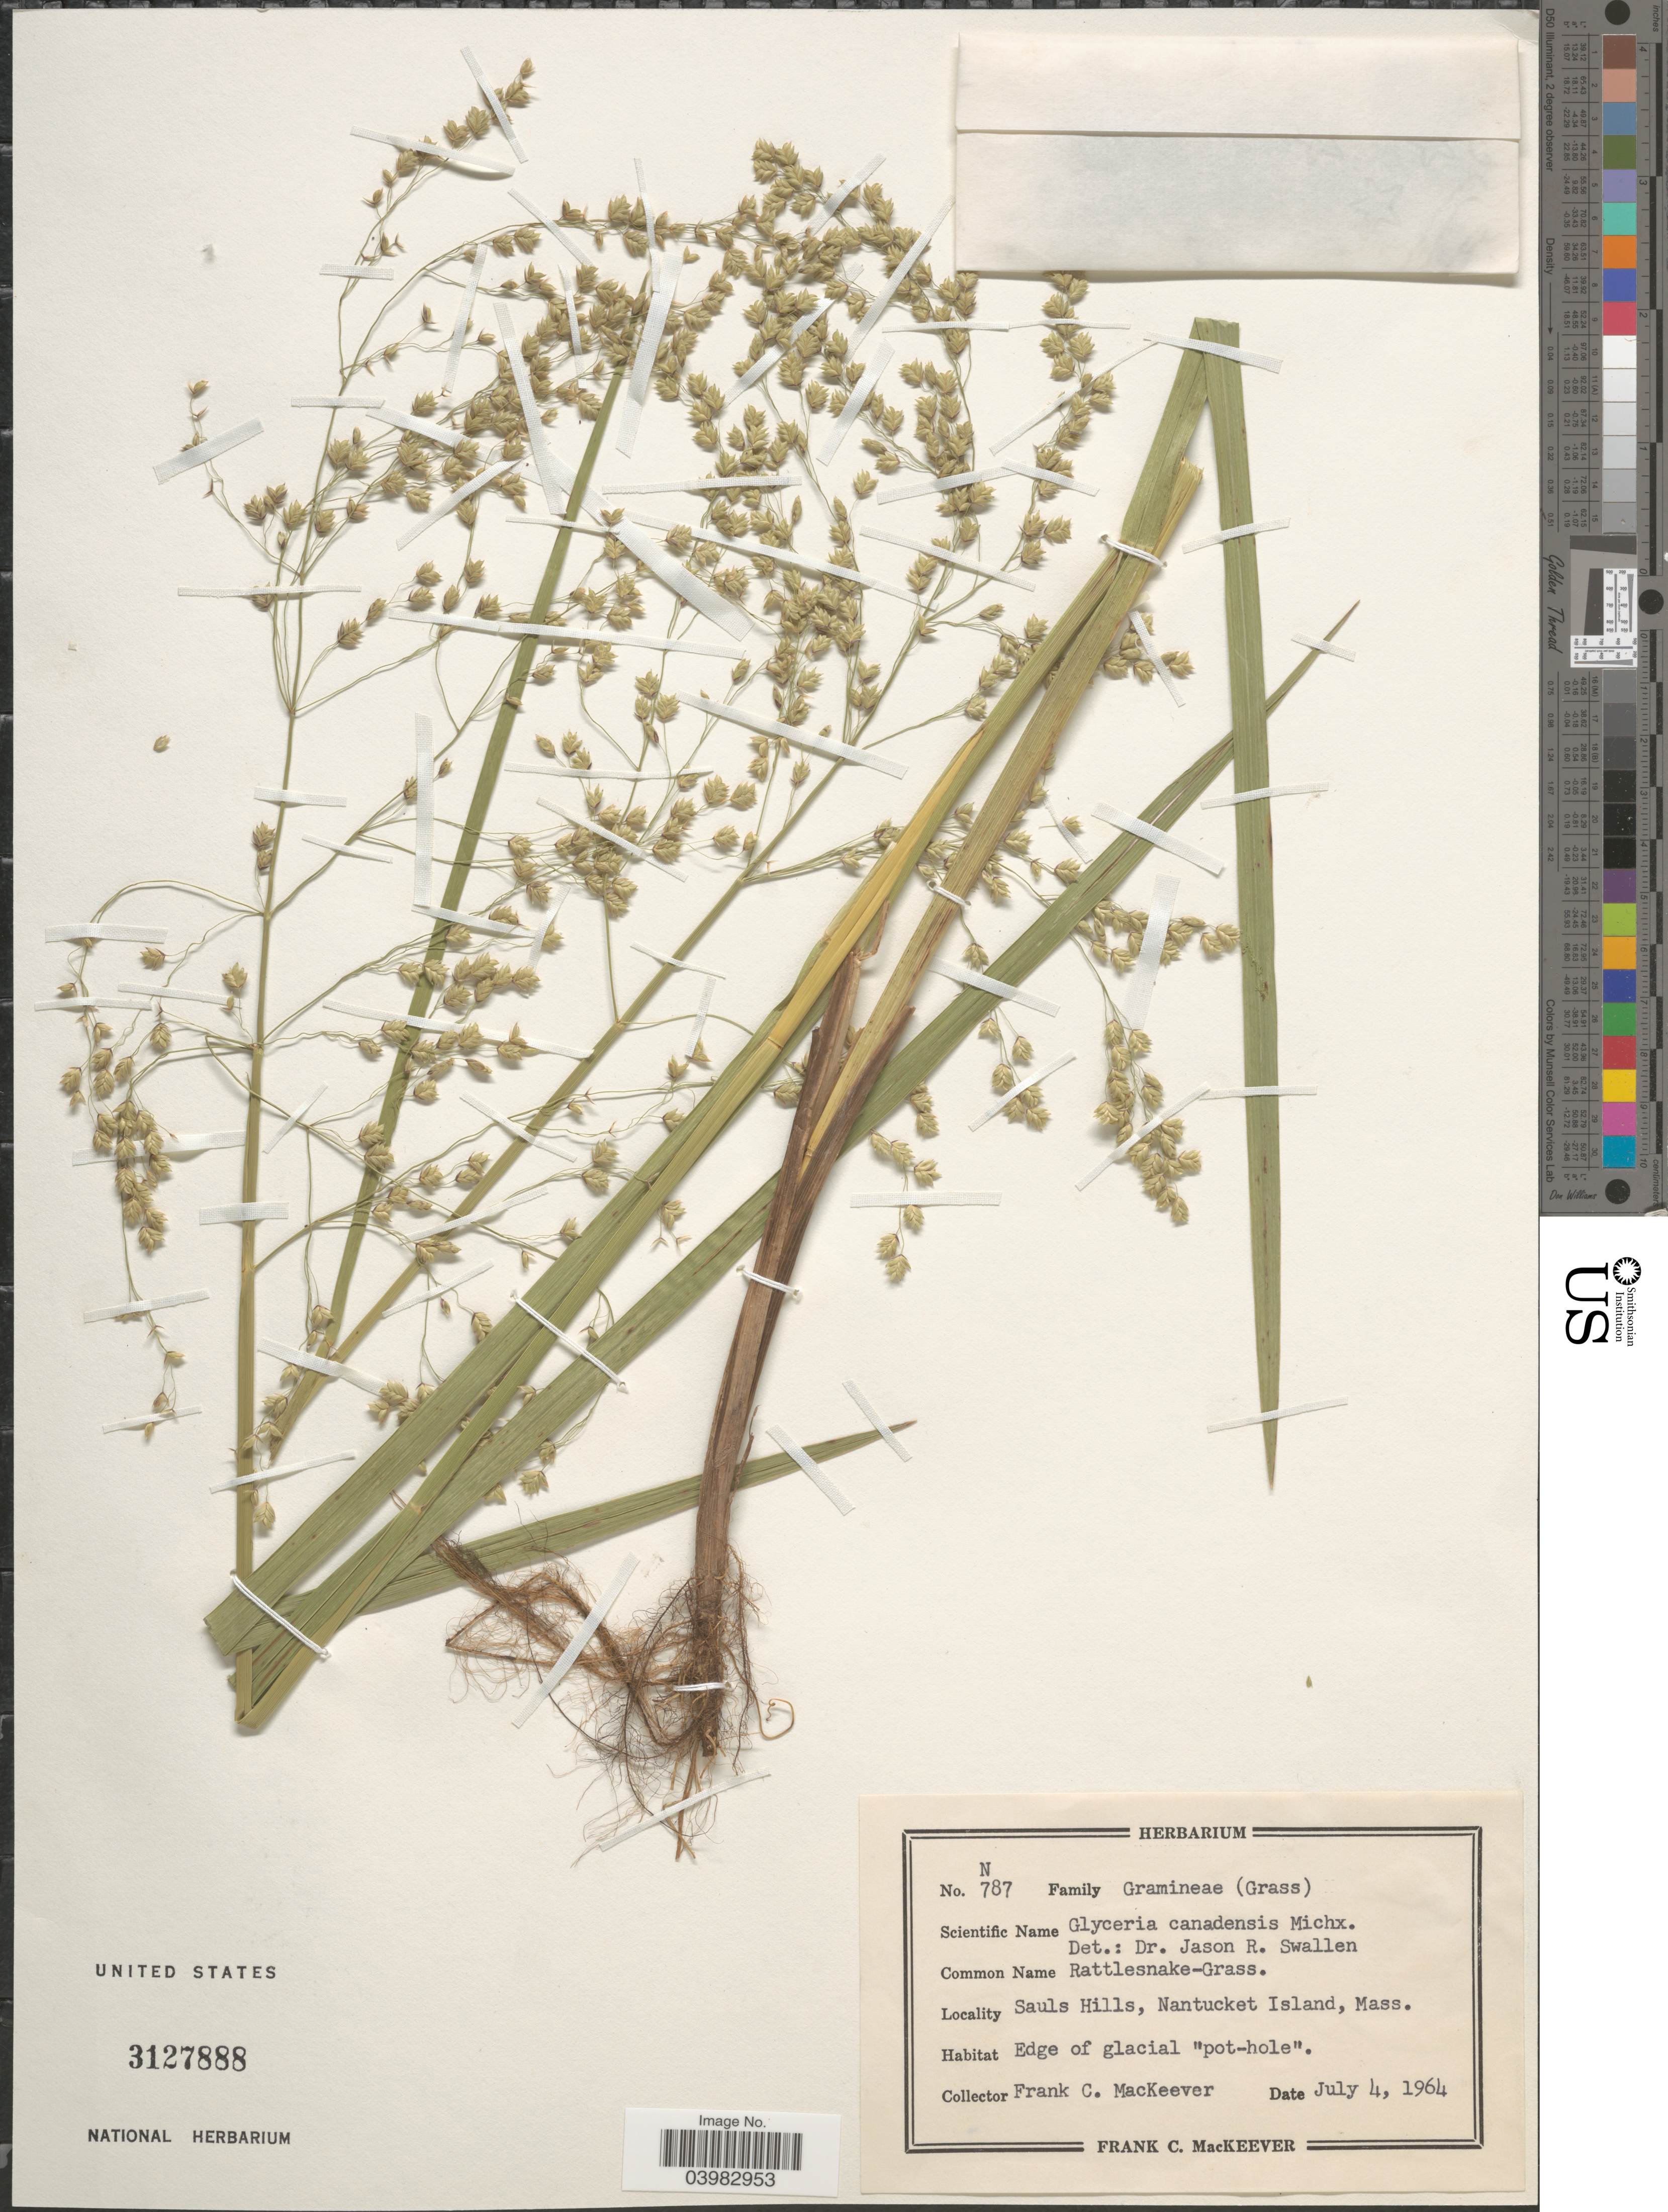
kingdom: Plantae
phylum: Tracheophyta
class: Liliopsida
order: Poales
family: Poaceae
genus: Glyceria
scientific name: Glyceria canadensis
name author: (Michx.) Trin.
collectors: F. C. MacKeever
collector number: N 787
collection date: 1964-07-04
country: United States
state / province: Massachusetts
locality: Sauls Hills, Nantucket Island.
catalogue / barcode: US 3127888